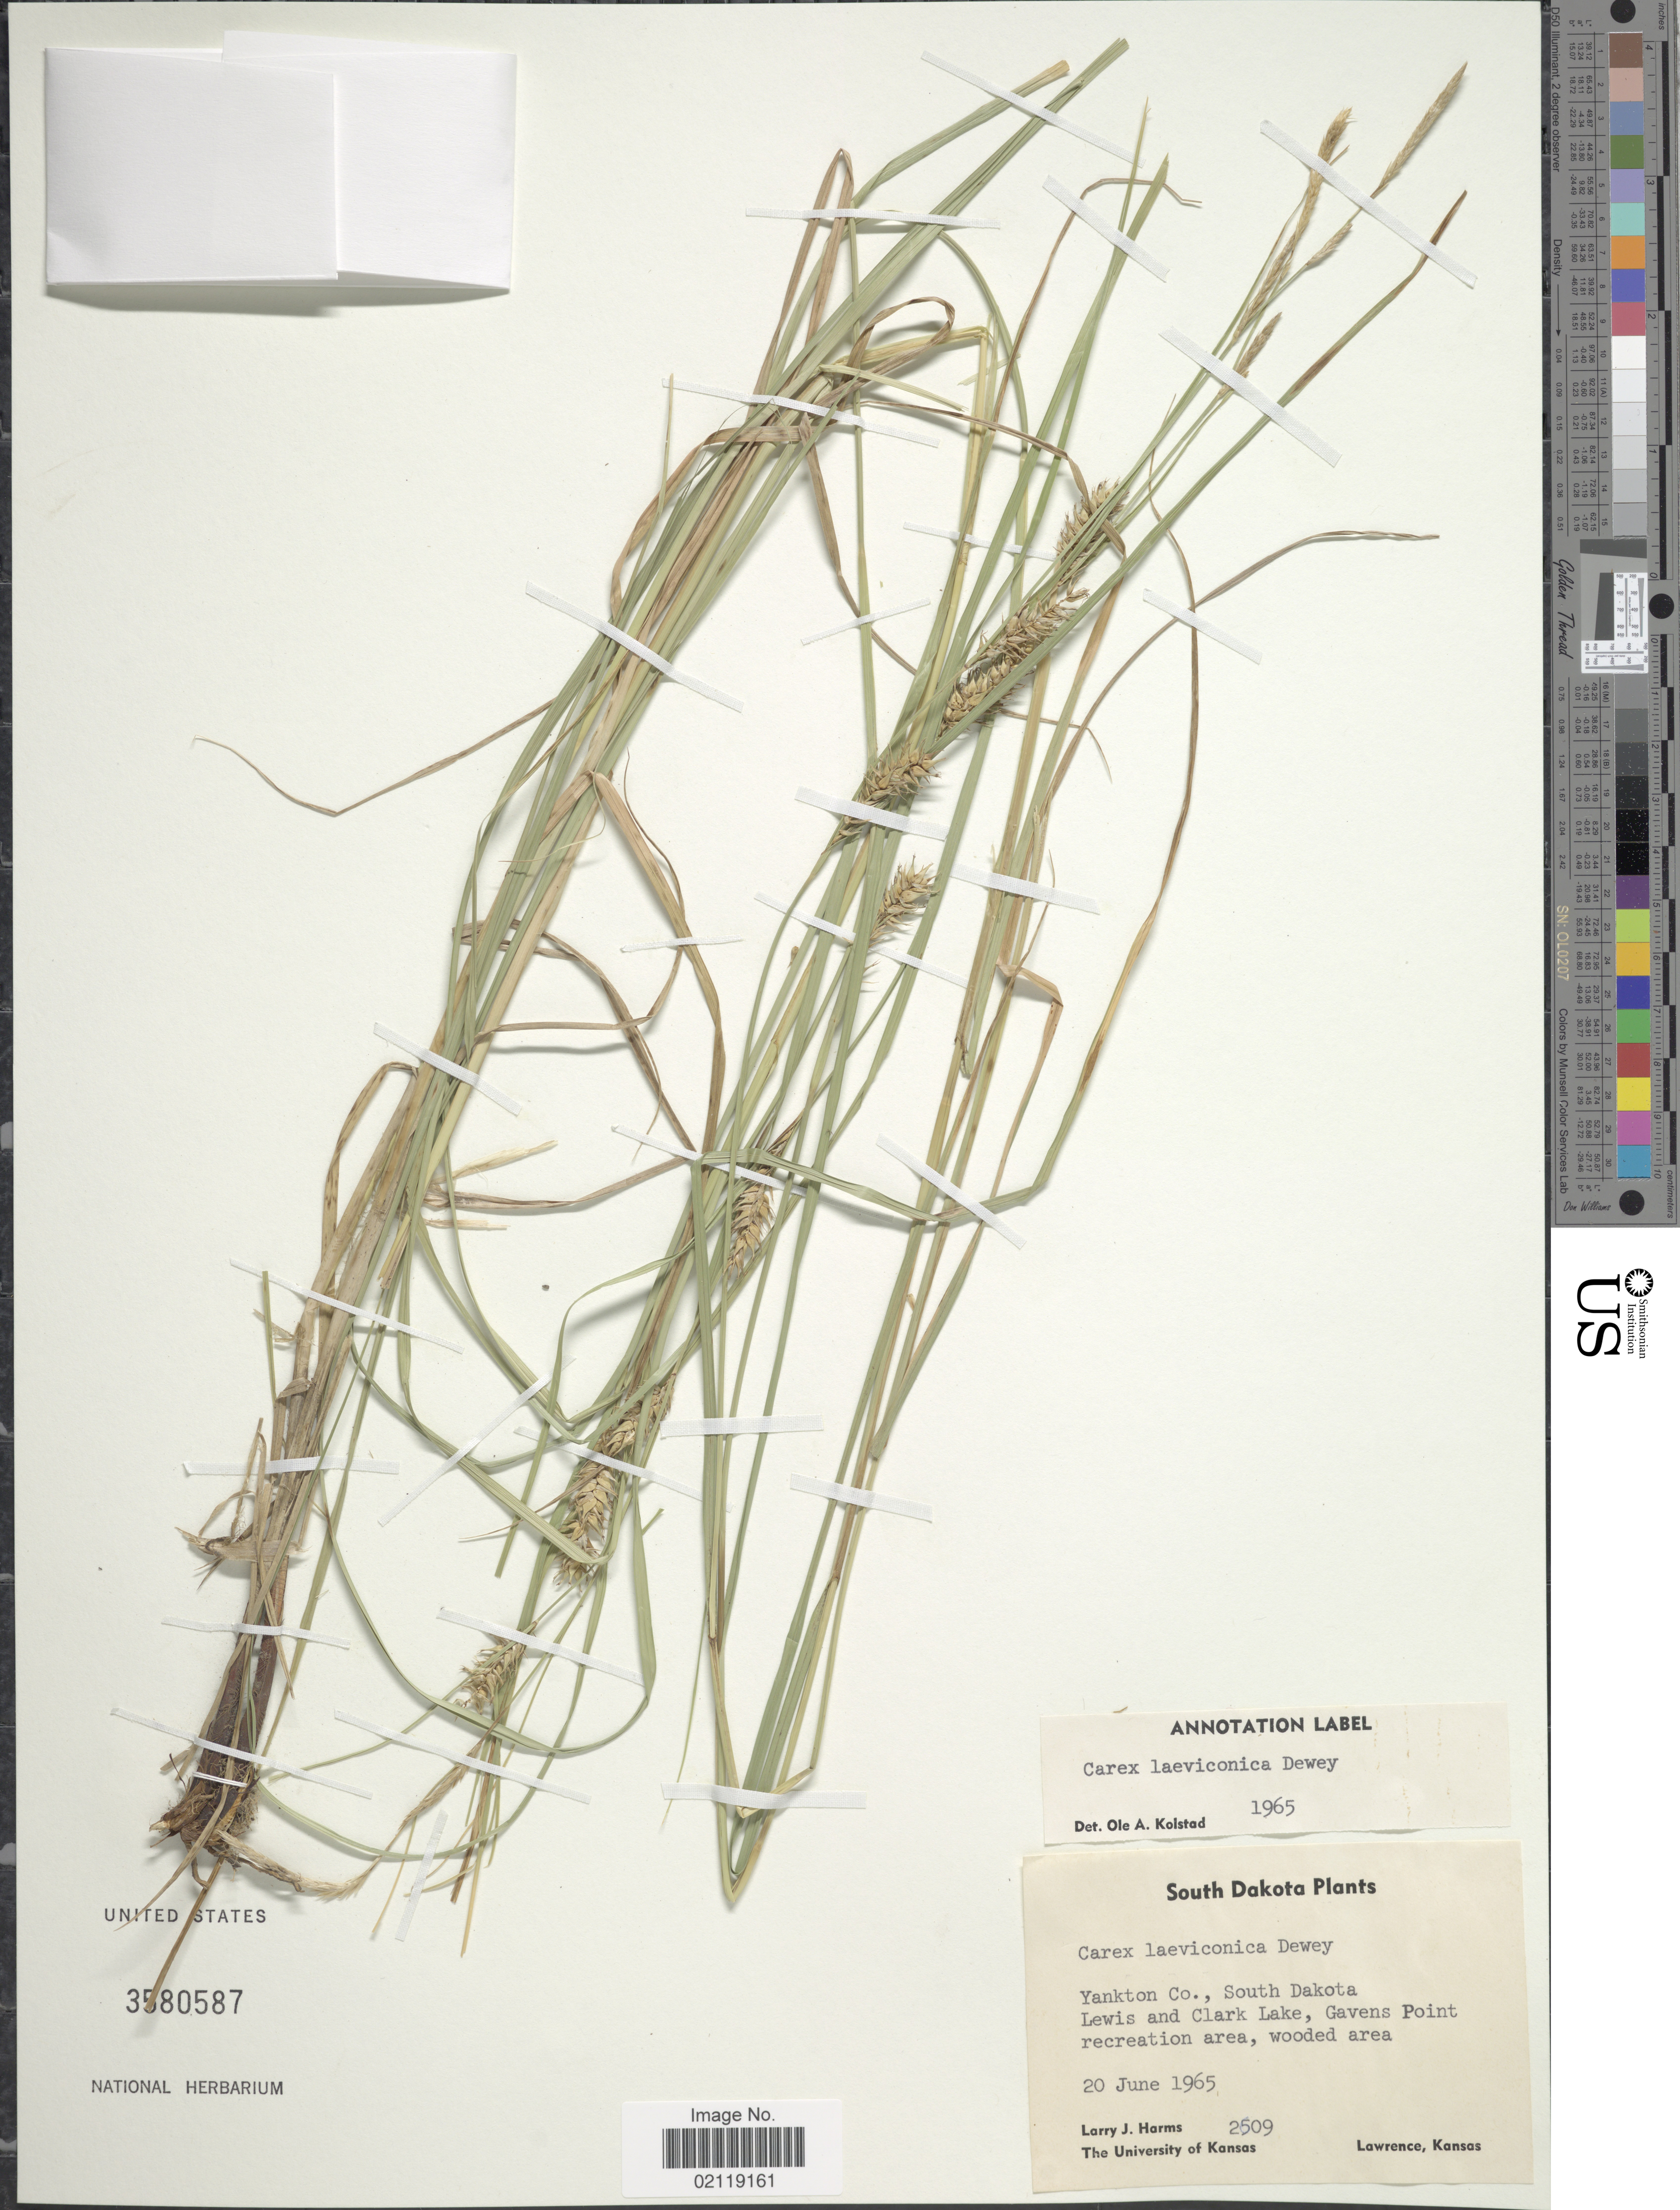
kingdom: Plantae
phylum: Tracheophyta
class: Liliopsida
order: Poales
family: Cyperaceae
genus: Carex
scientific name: Carex laeviconica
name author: Dewey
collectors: L. Harms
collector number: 2509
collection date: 1965-06-20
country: United States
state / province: South Dakota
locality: Yankton Co., South Dakota. Lewis and Clark Lake, Gavens Point recreation area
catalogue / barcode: US 3580587